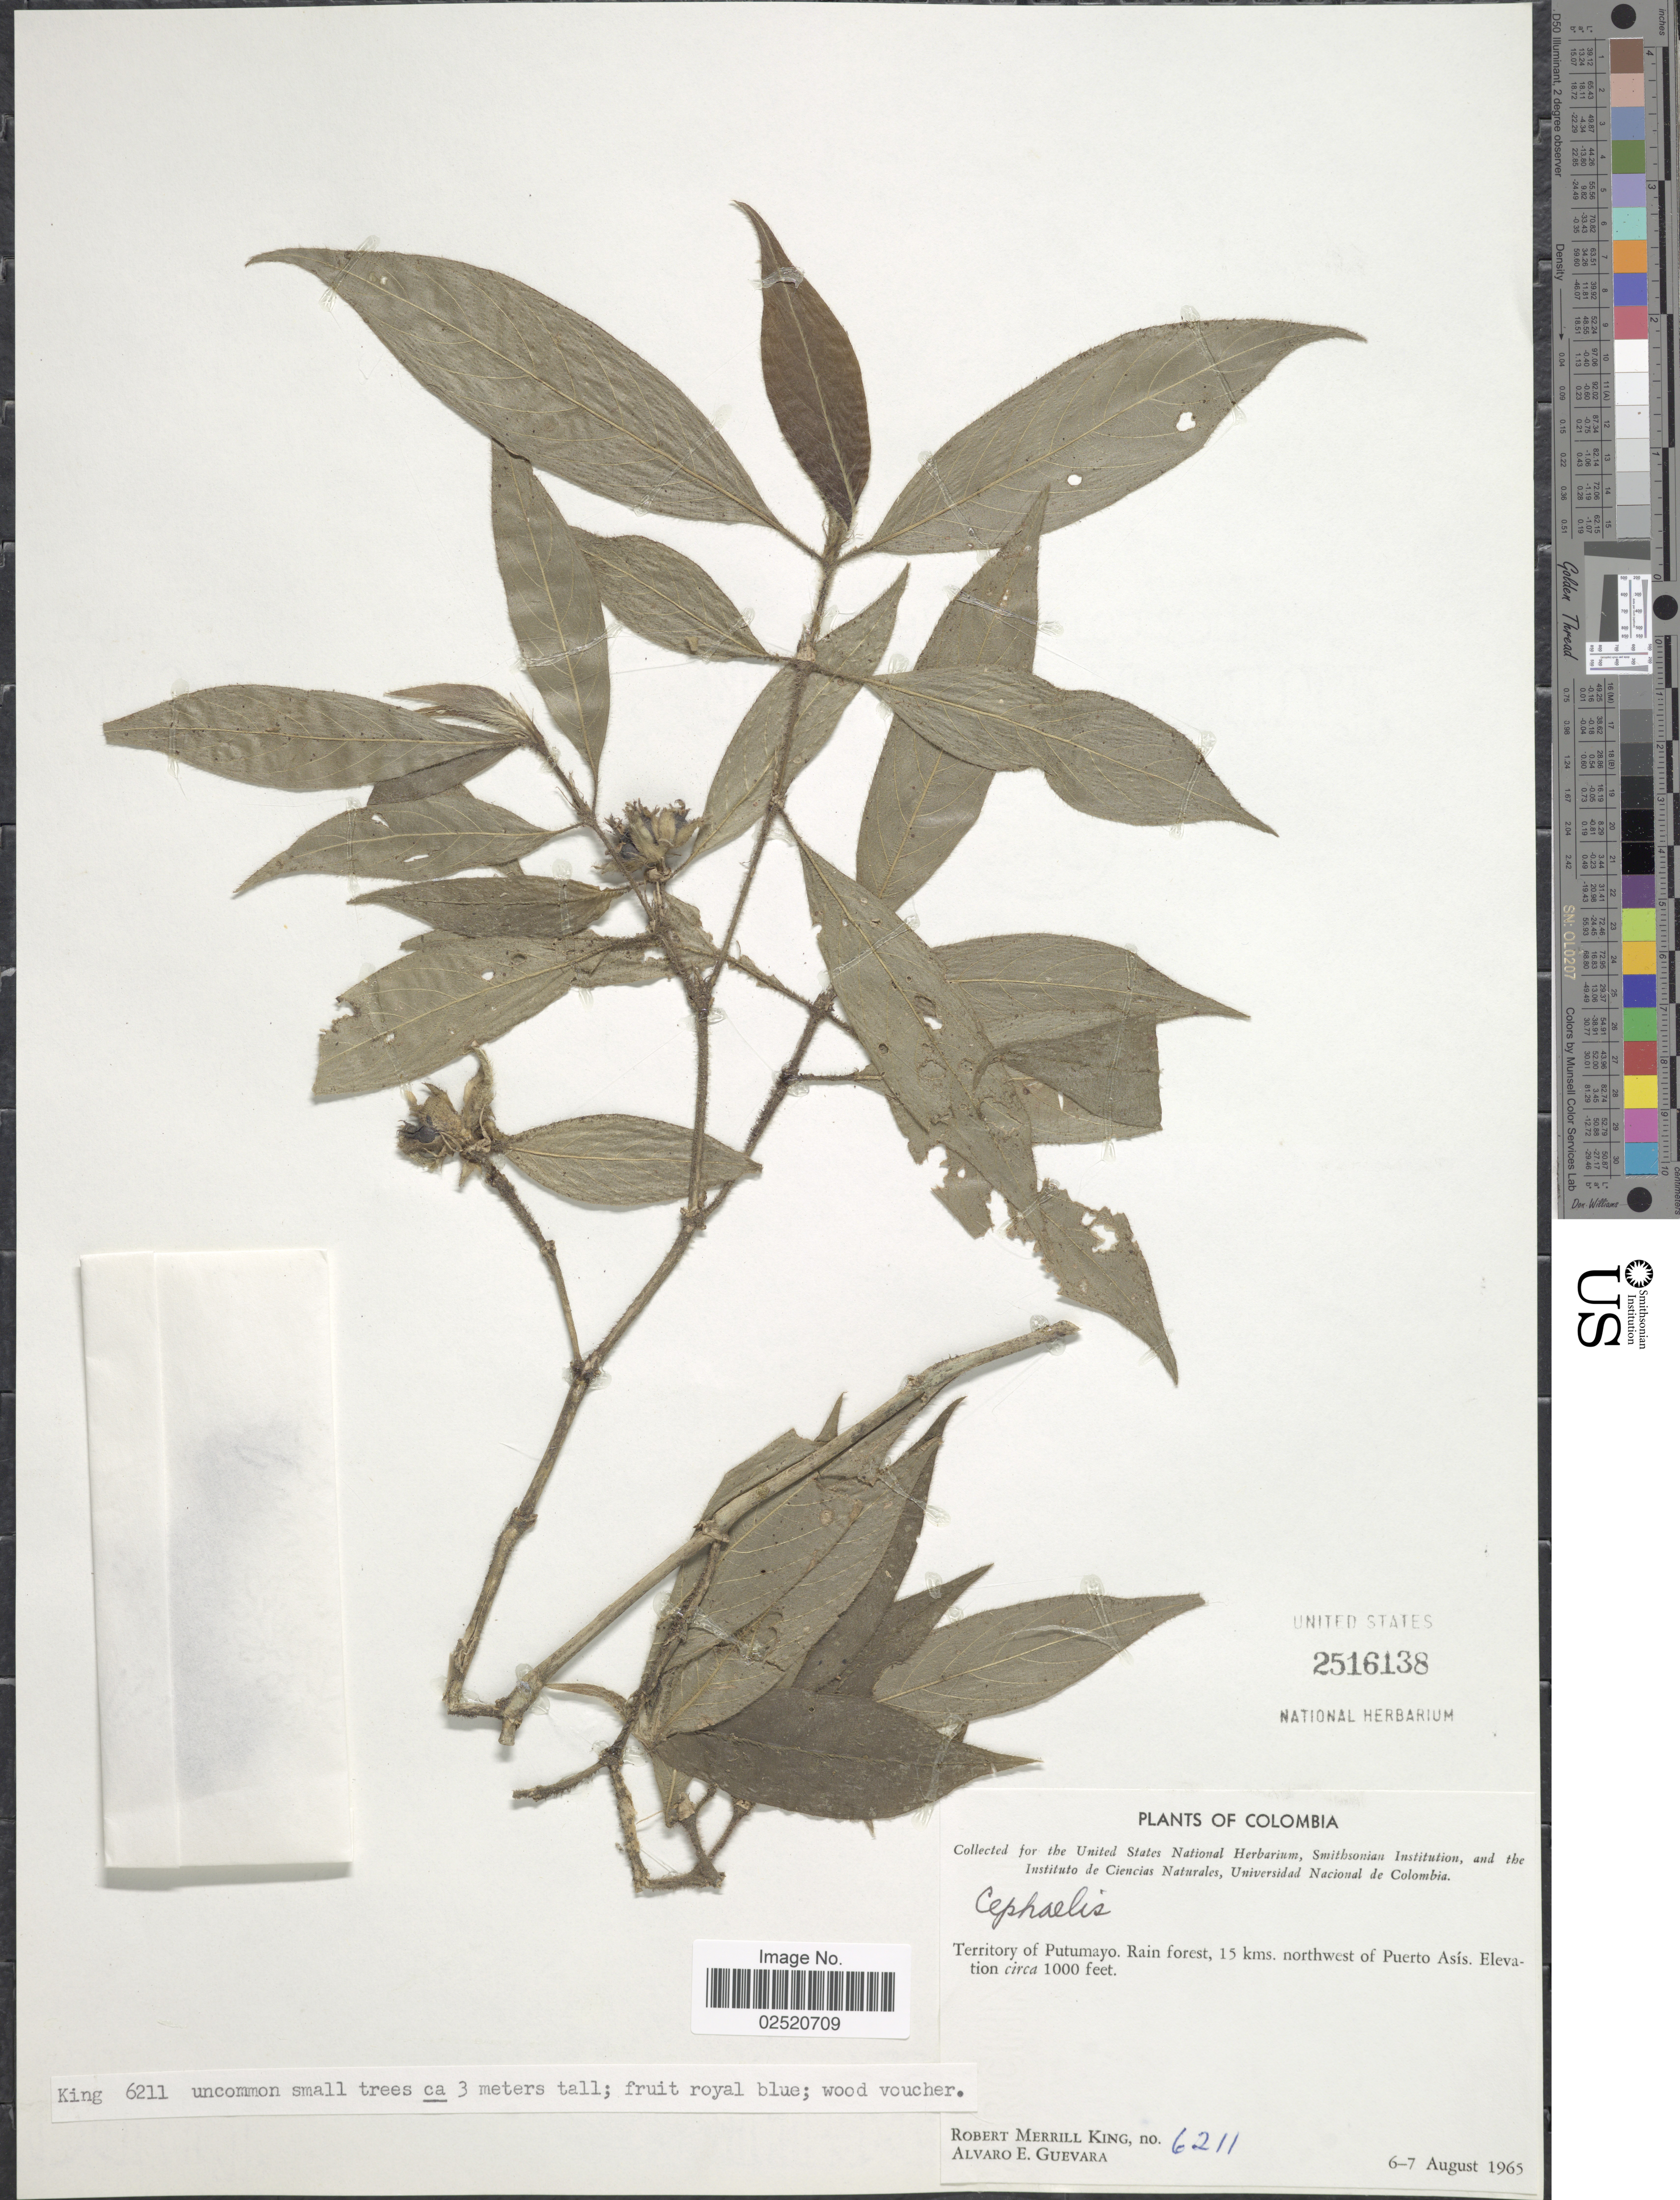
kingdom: Plantae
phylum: Tracheophyta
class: Magnoliopsida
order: Gentianales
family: Rubiaceae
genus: Psychotria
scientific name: Psychotria sp.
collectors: R. M. King & A. E. Guevara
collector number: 6211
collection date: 1965-07-06/1965-08-07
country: Colombia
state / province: Putumayo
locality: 15 kms. northwest of Puerto Asís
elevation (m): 305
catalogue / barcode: US 2516138